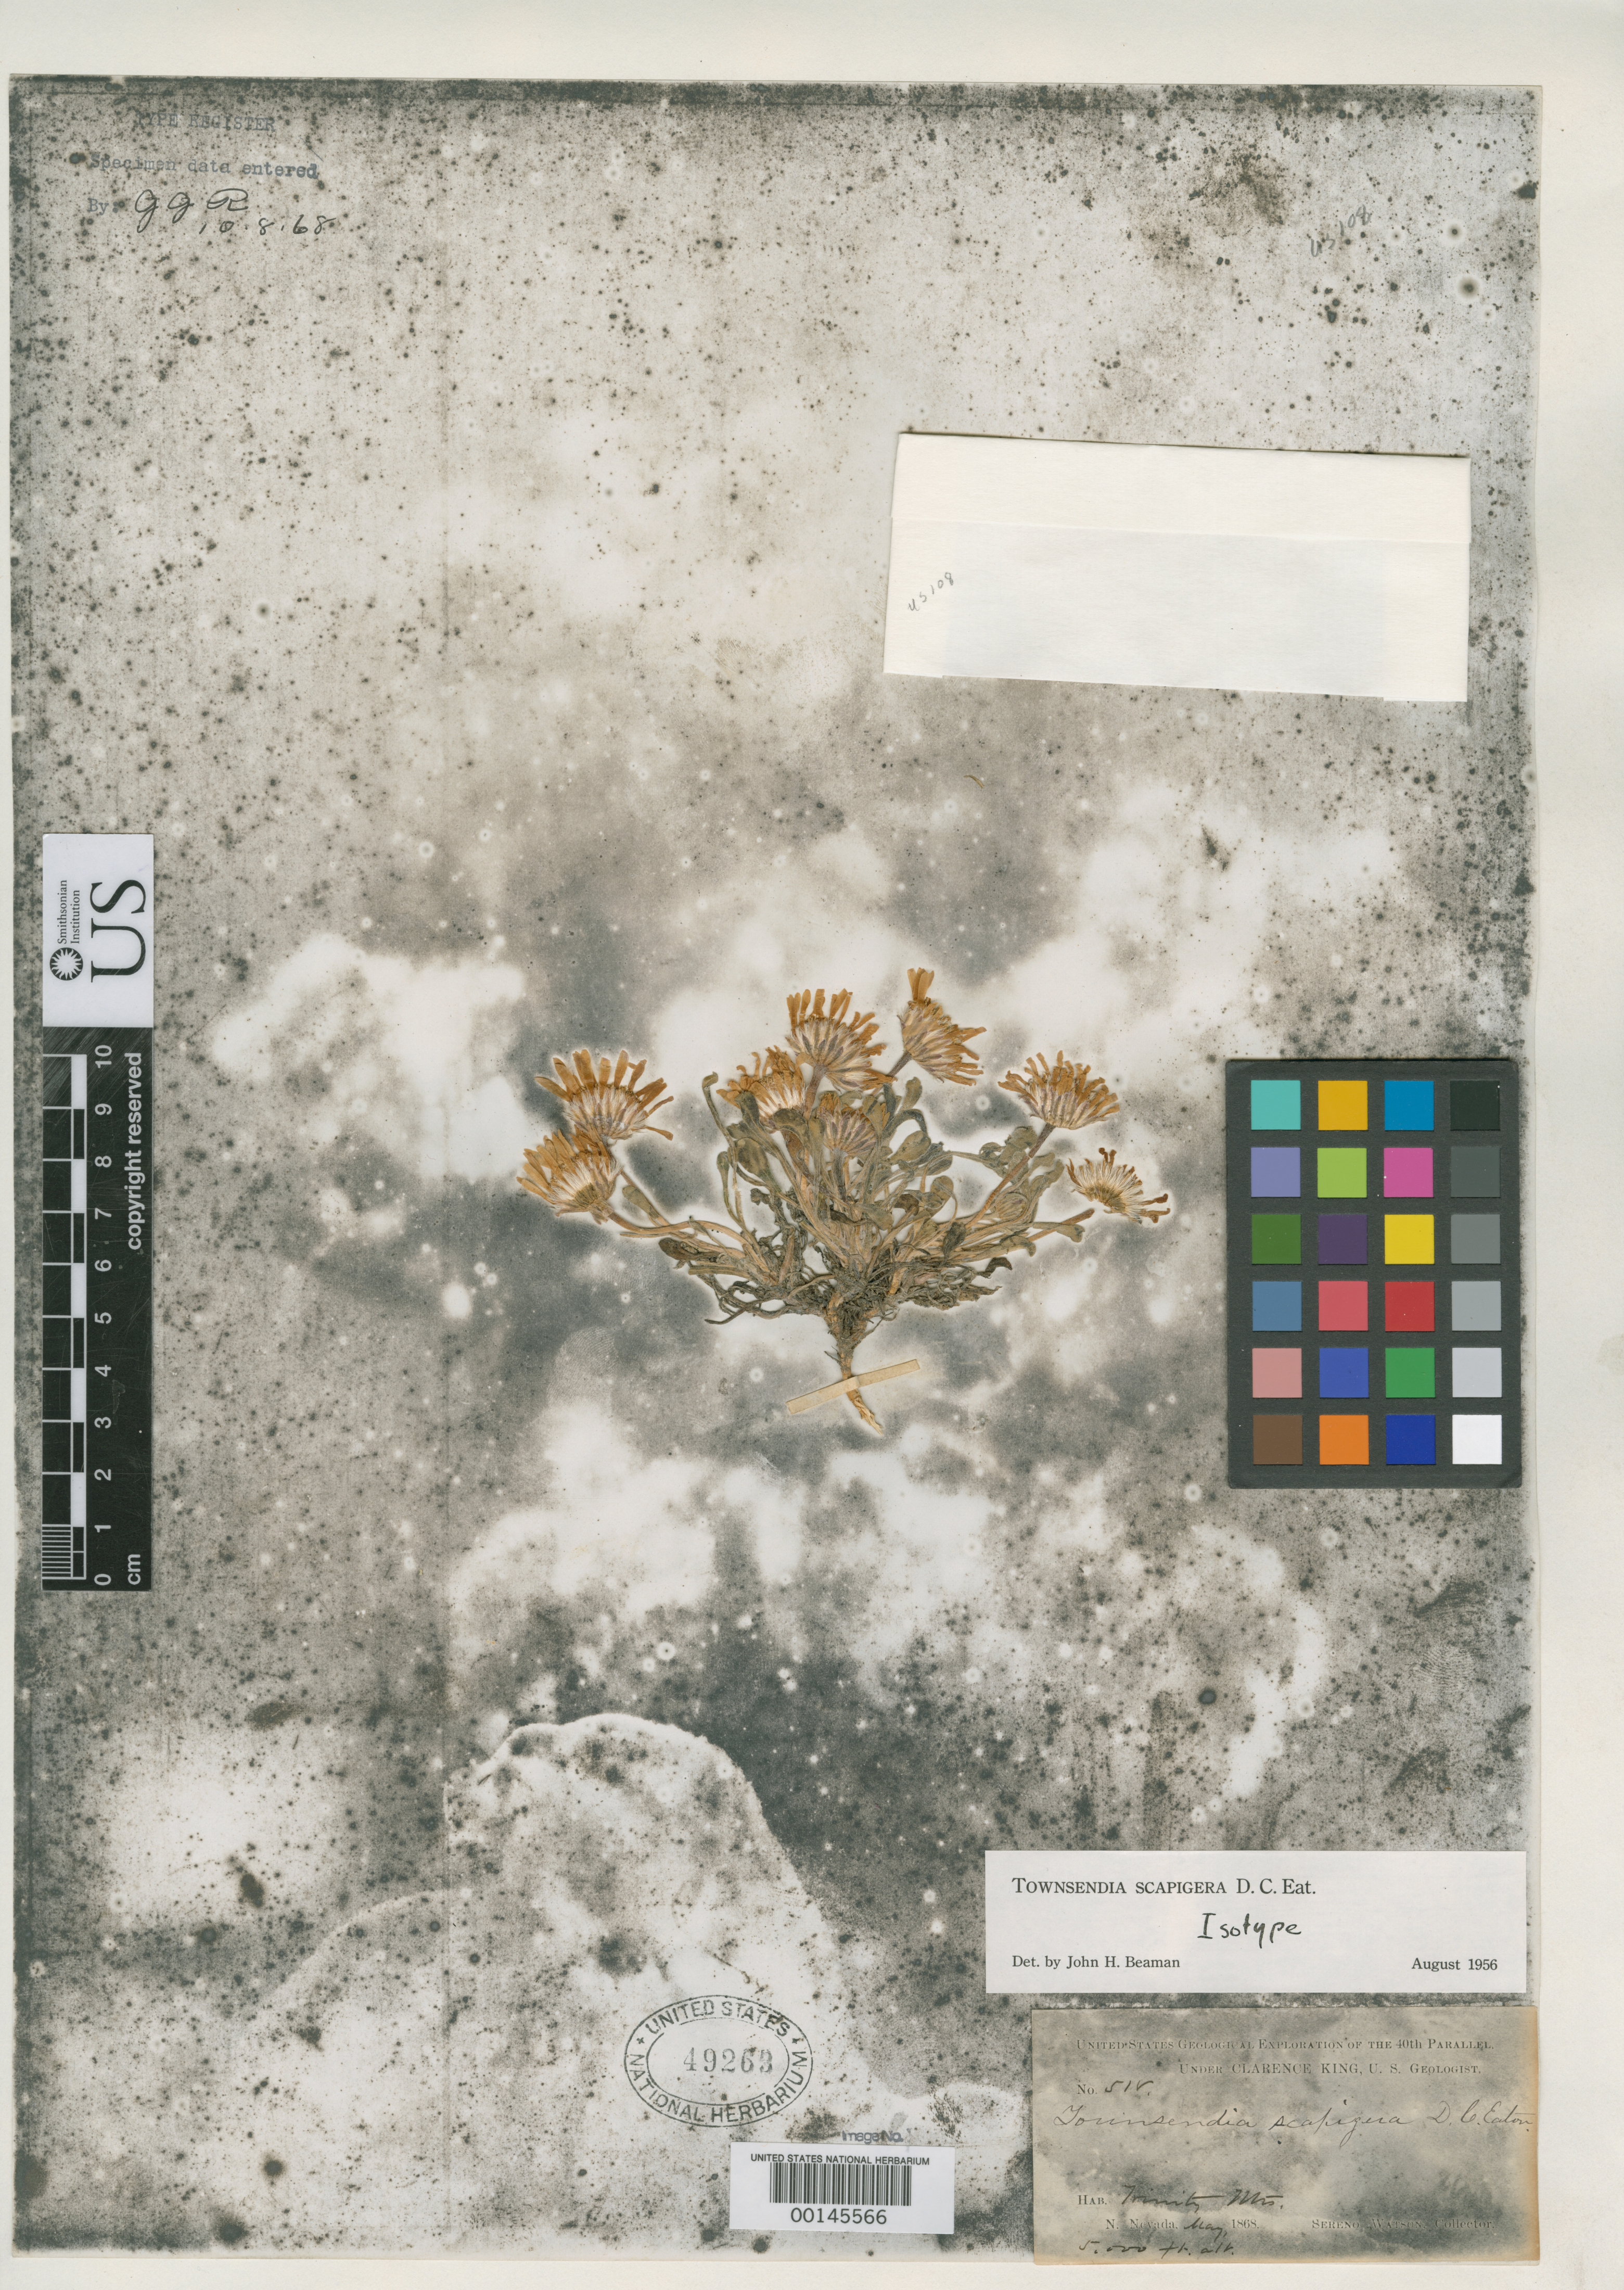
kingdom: Plantae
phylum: Tracheophyta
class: Magnoliopsida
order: Asterales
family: Asteraceae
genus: Townsendia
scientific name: Townsendia scapigera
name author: D.C. Eaton in C. King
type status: Isotype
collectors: S. Watson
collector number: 518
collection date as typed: May 1868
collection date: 1868-05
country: United States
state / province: Nevada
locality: Trinity Mts.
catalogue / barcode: US 49263